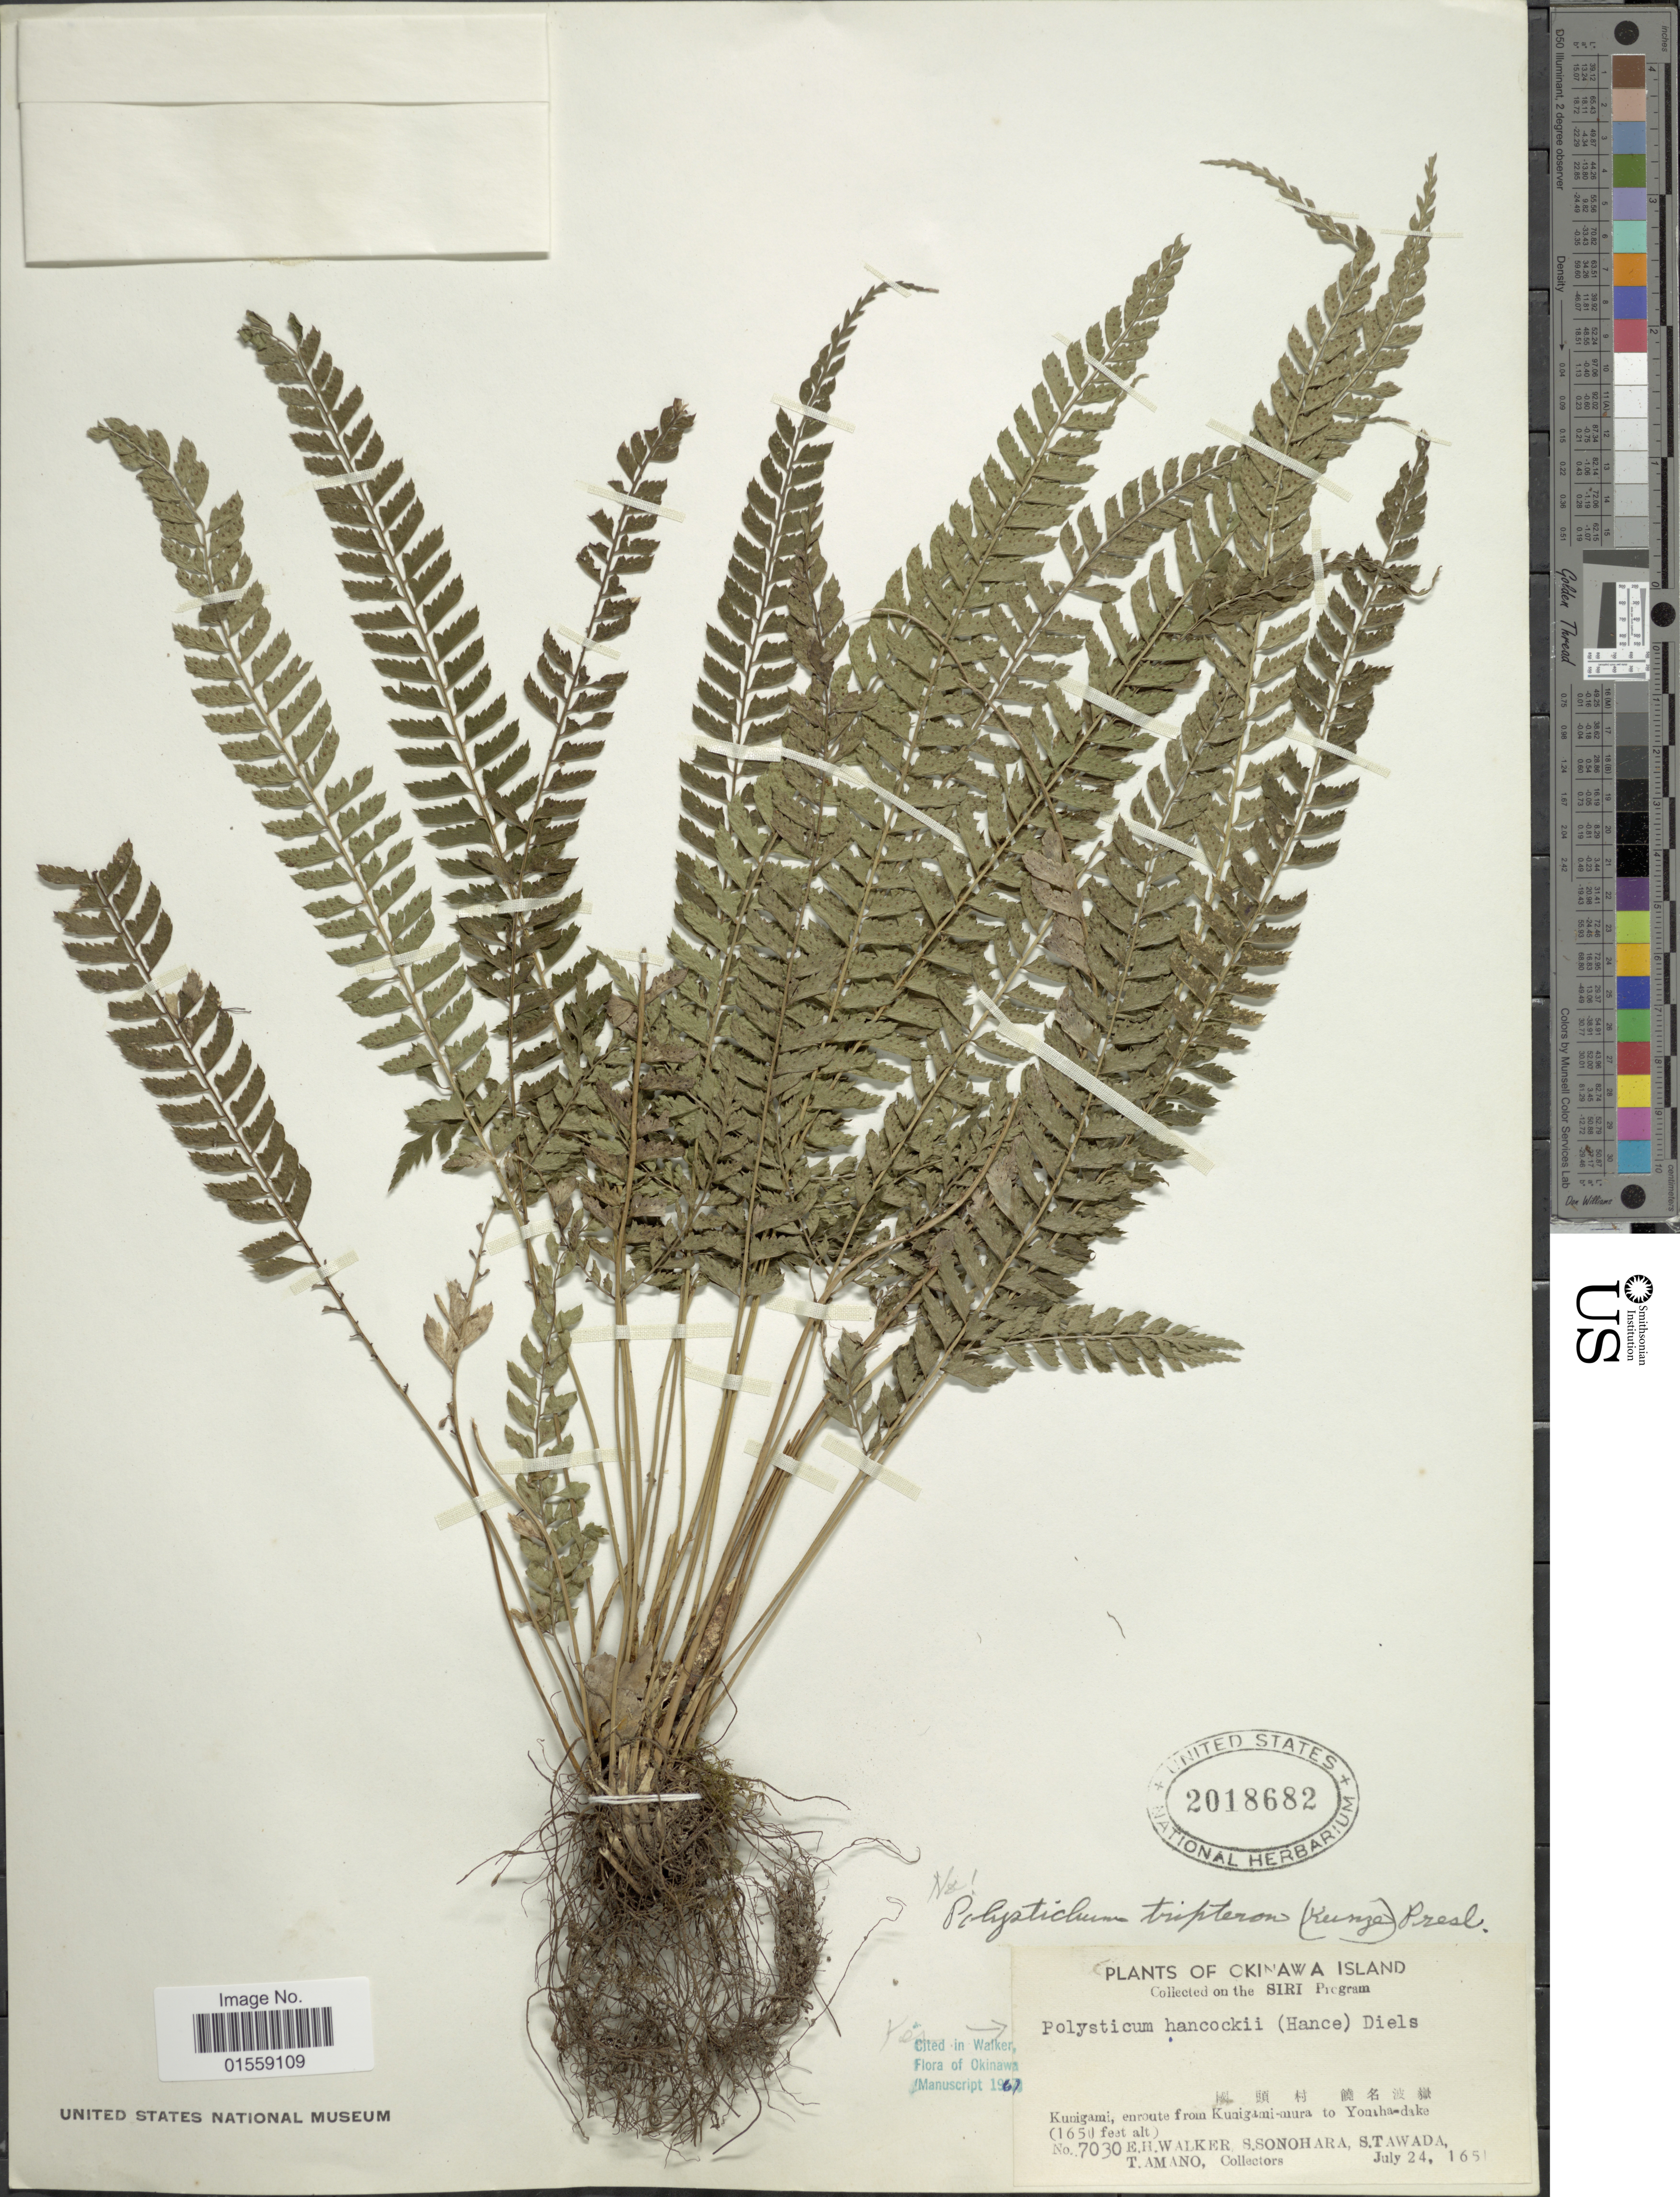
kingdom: Plantae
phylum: Tracheophyta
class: Polypodiopsida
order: Polypodiales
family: Dryopteridaceae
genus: Polystichum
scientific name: Polystichum hancockii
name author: (Hance) Diels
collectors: E. H. Walker, S. Sonohara, S. Tawada & T. Amano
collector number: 7030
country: Japan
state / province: Okinawa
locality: Okinawa Island, Siri Program, Kunigami, enroute from Kunigami-mura to Yonaha-dake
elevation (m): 503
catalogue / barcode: US 2018682